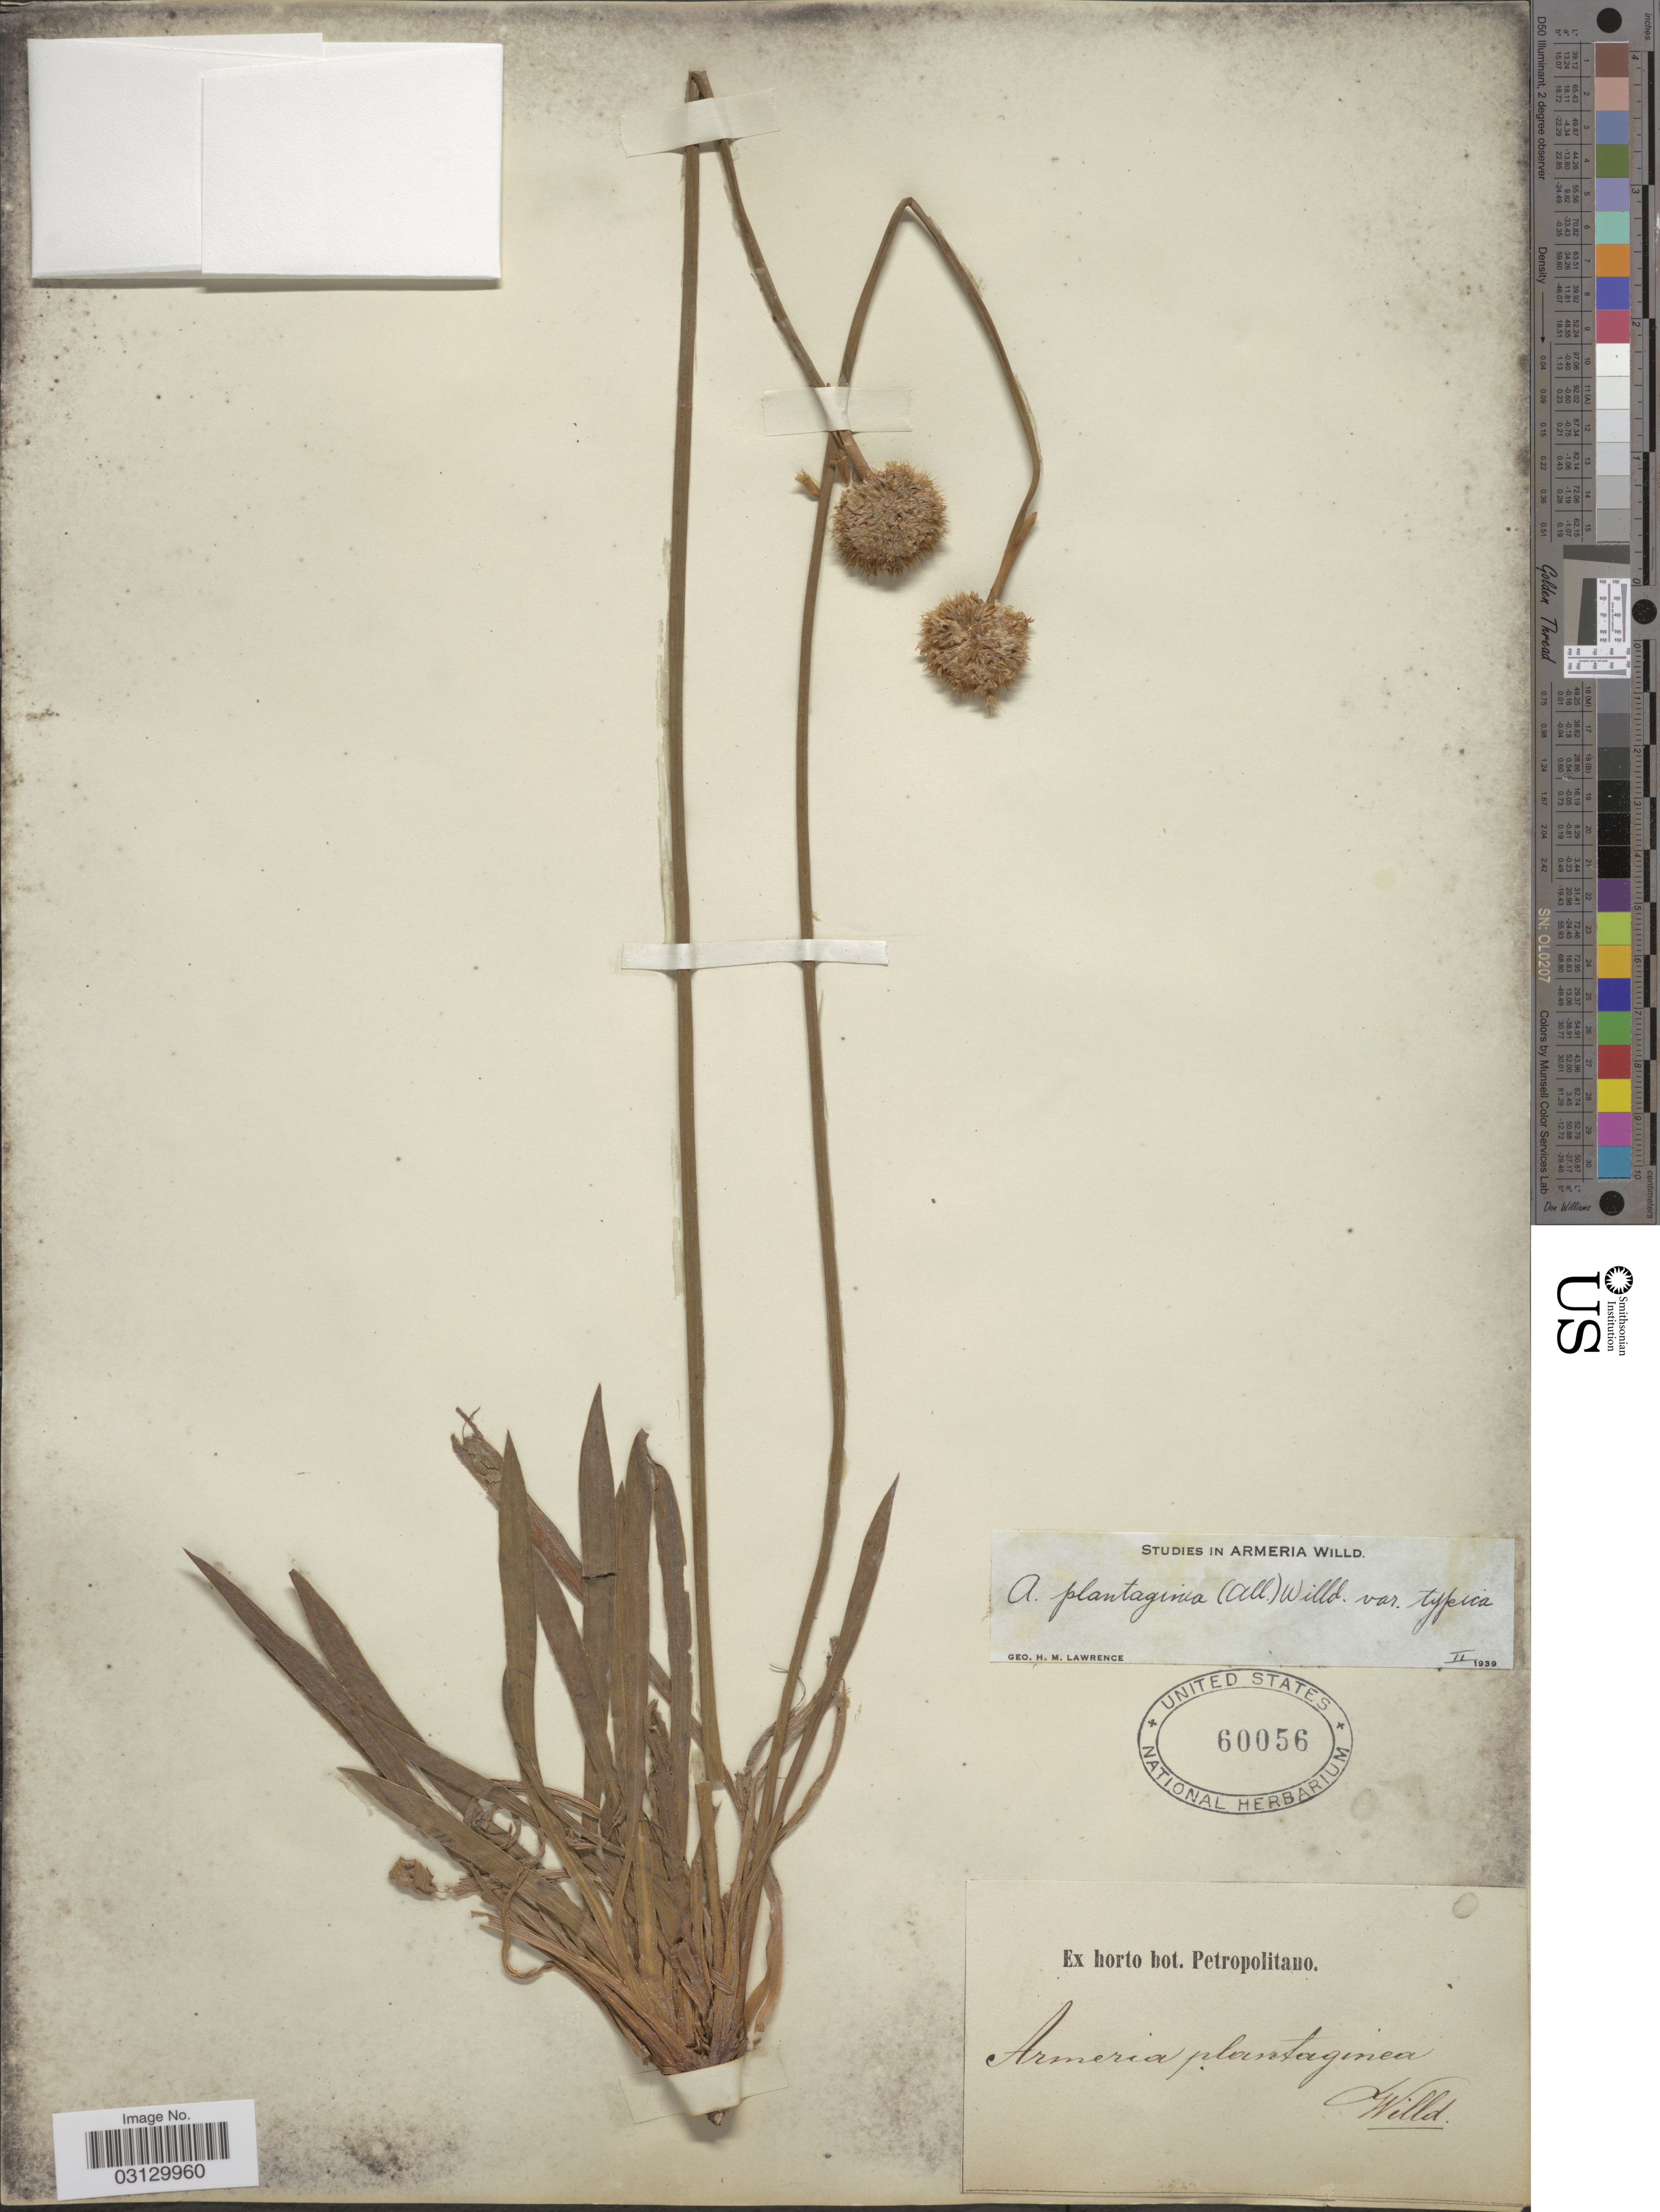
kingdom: Plantae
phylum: Tracheophyta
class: Magnoliopsida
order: Caryophyllales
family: Plumbaginaceae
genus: Armeria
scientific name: Armeria arenaria subsp. arenaria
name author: (Pers.) F. Dietr.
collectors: ex Horto Bot. Petropolitano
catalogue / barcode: US 60056